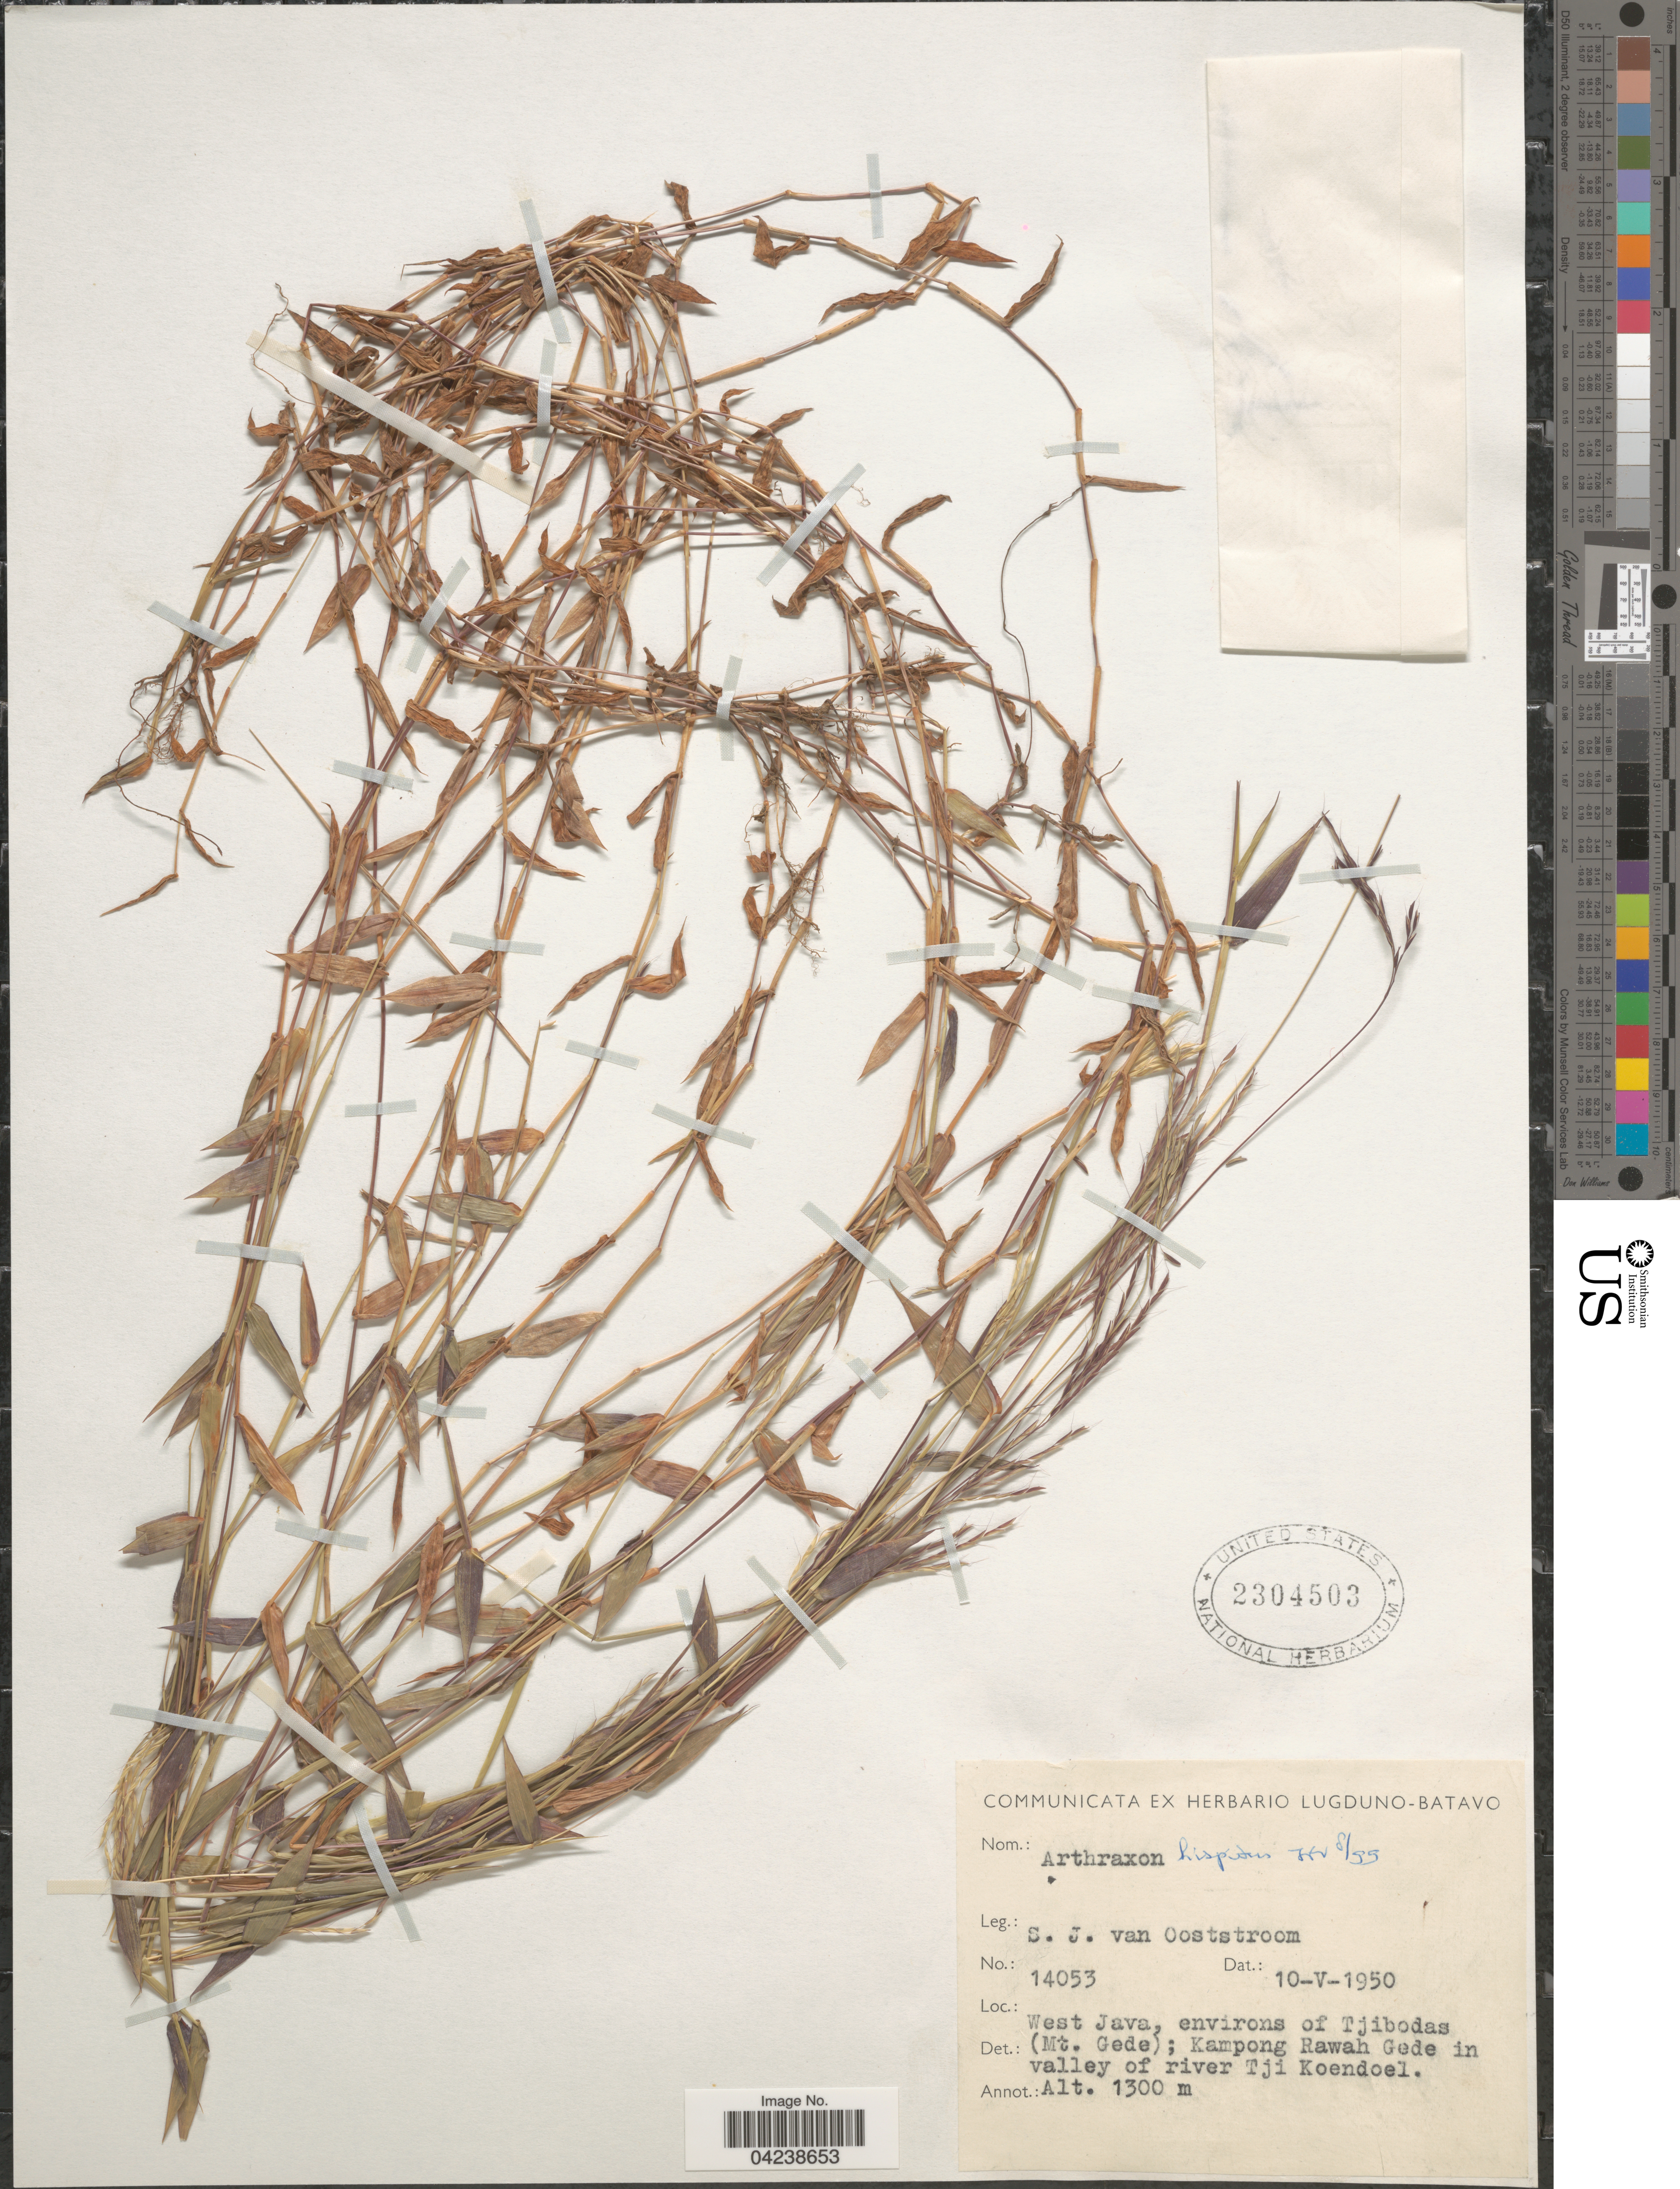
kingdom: Plantae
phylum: Tracheophyta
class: Liliopsida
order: Poales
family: Poaceae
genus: Arthraxon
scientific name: Arthraxon hispidus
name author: (Thunb.) Makino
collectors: S. J. van Ooststroom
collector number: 14053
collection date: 1950-05-10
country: Indonesia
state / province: Java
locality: West Java, environs of Tjibodas (Mt. Gede); Kampong Rawah Gede in valley of river Tji Koendoel.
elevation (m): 1300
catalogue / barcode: US 2304503